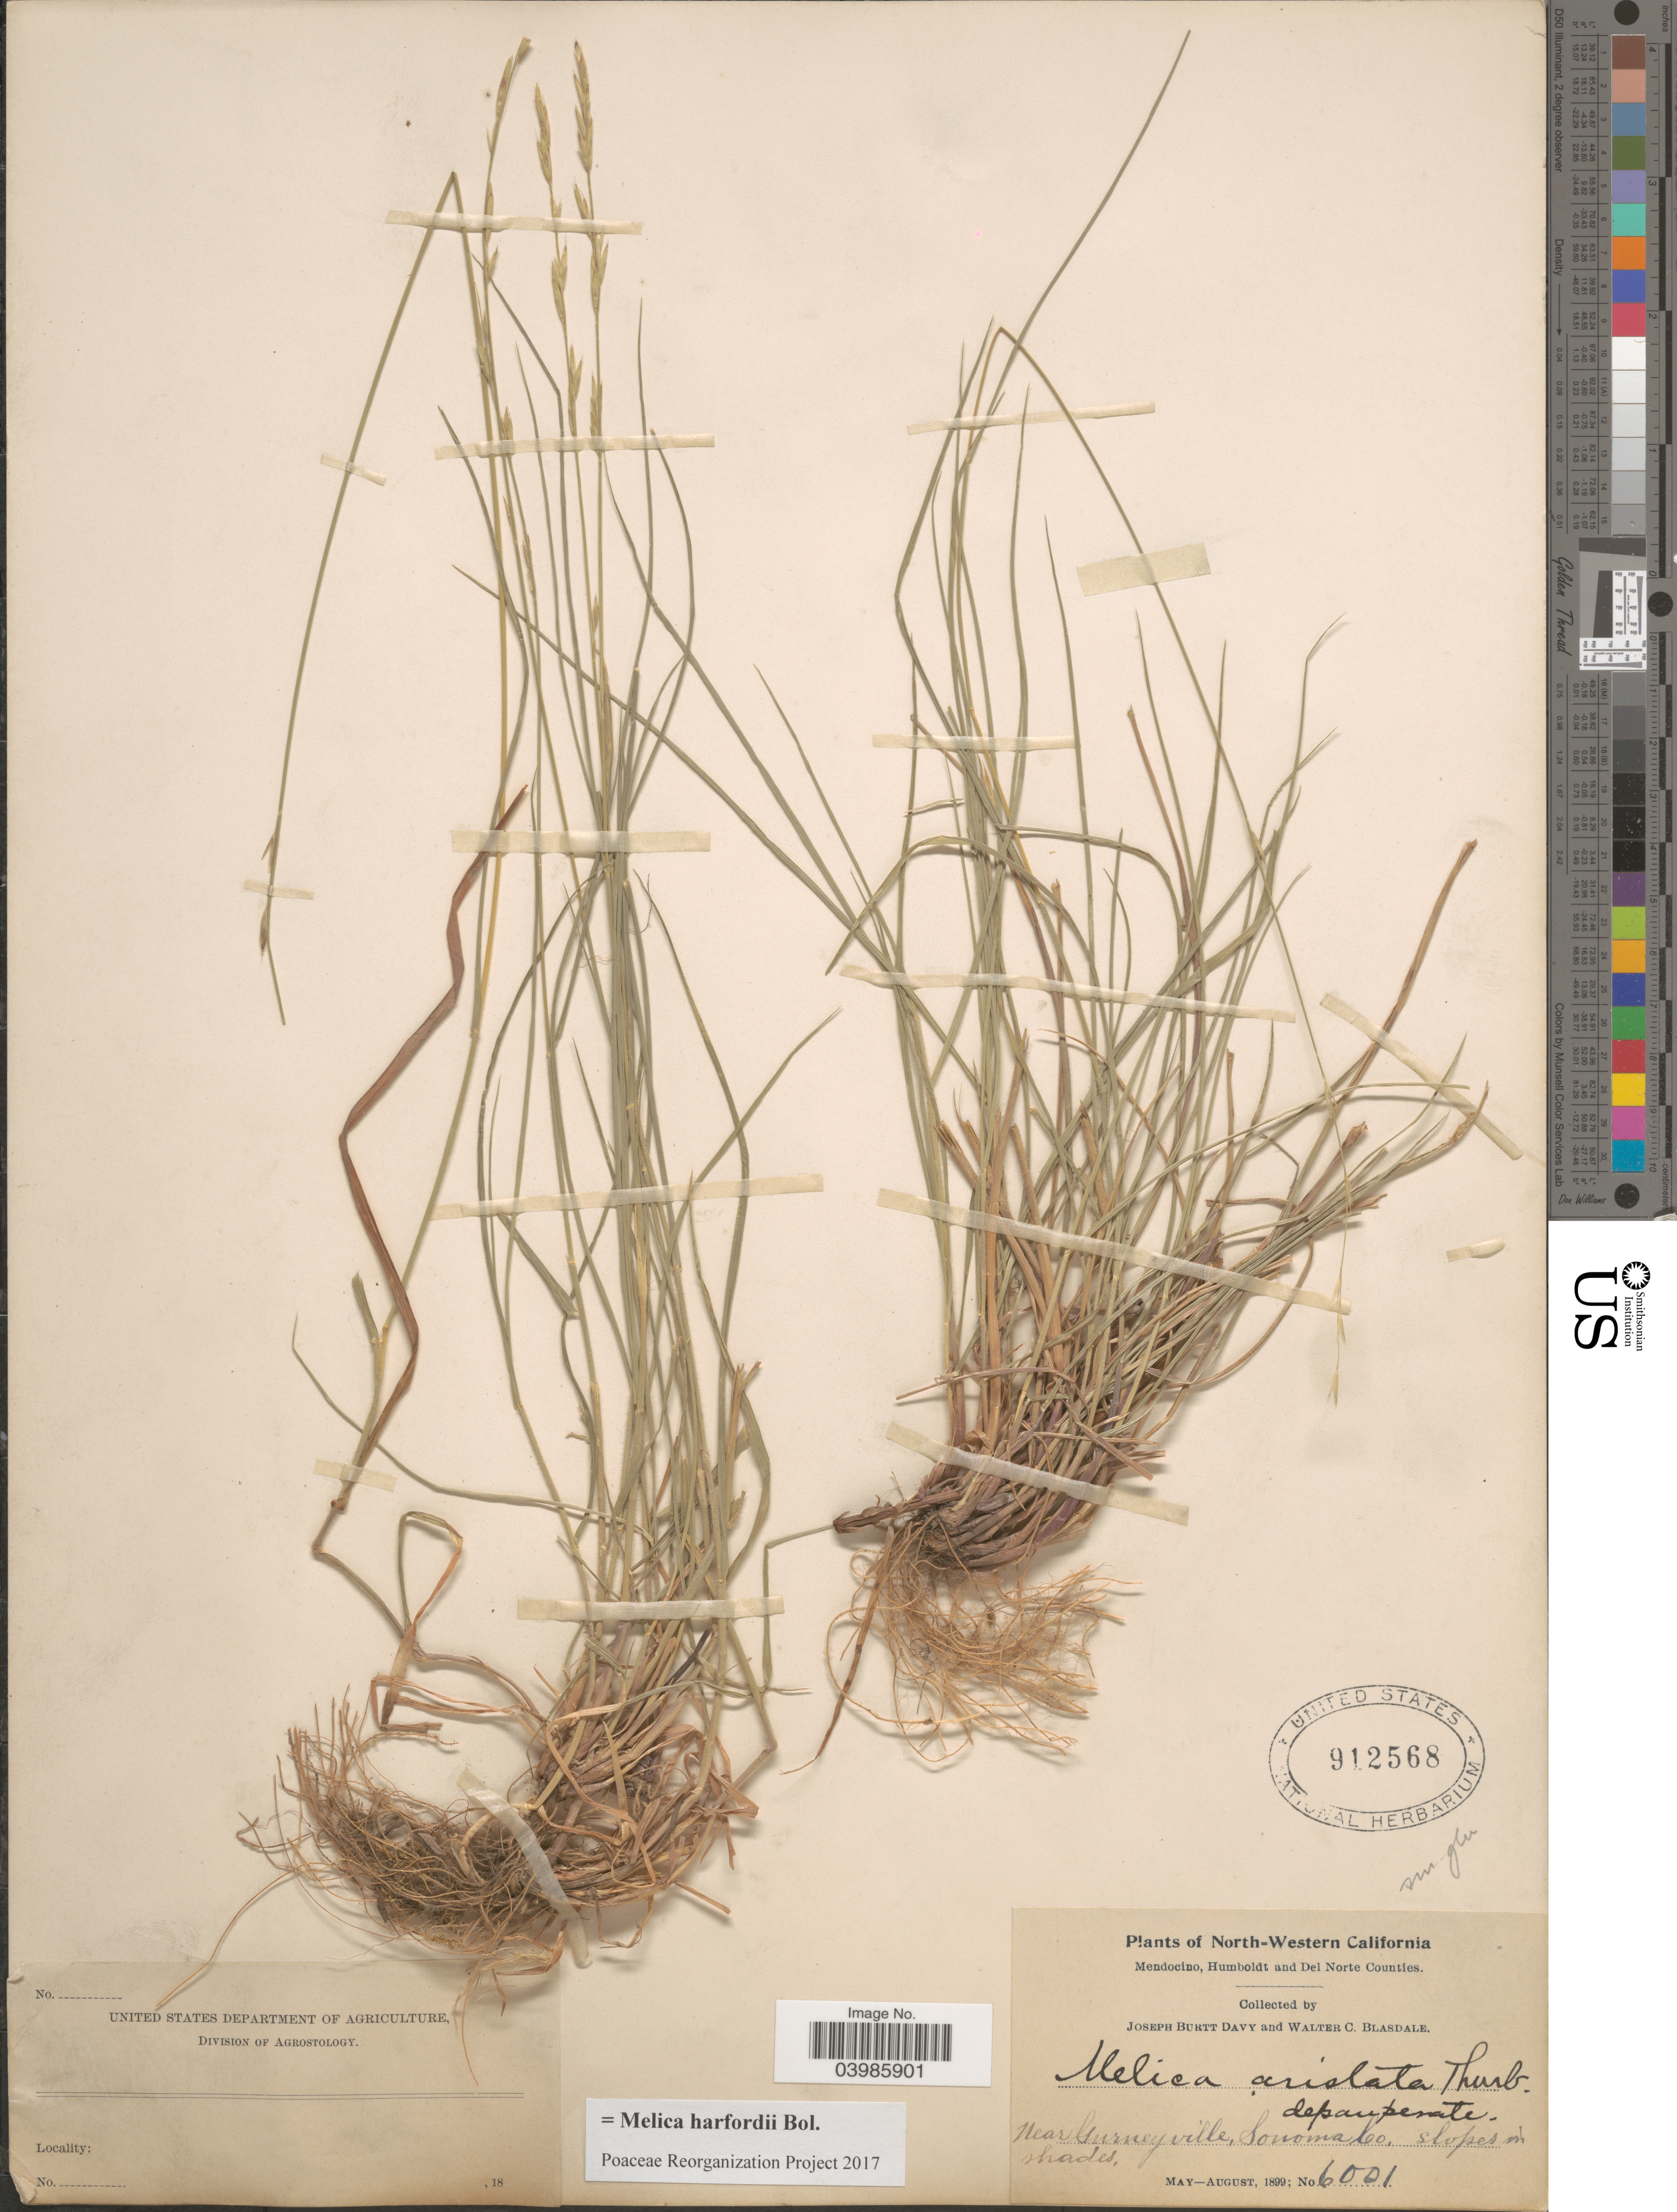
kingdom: Plantae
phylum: Tracheophyta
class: Liliopsida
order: Poales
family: Poaceae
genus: Melica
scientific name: Melica harfordii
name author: Bol.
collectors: J. Burtt Davy & W. Blasdale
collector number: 6001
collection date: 1899-05/1899-08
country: United States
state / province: California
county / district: Sonoma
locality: North-Western California. Mendocino, Humboldt and Del Norte Counties. Near Gurneyville, Sonoma Co. slopes nr shades.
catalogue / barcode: US 912568